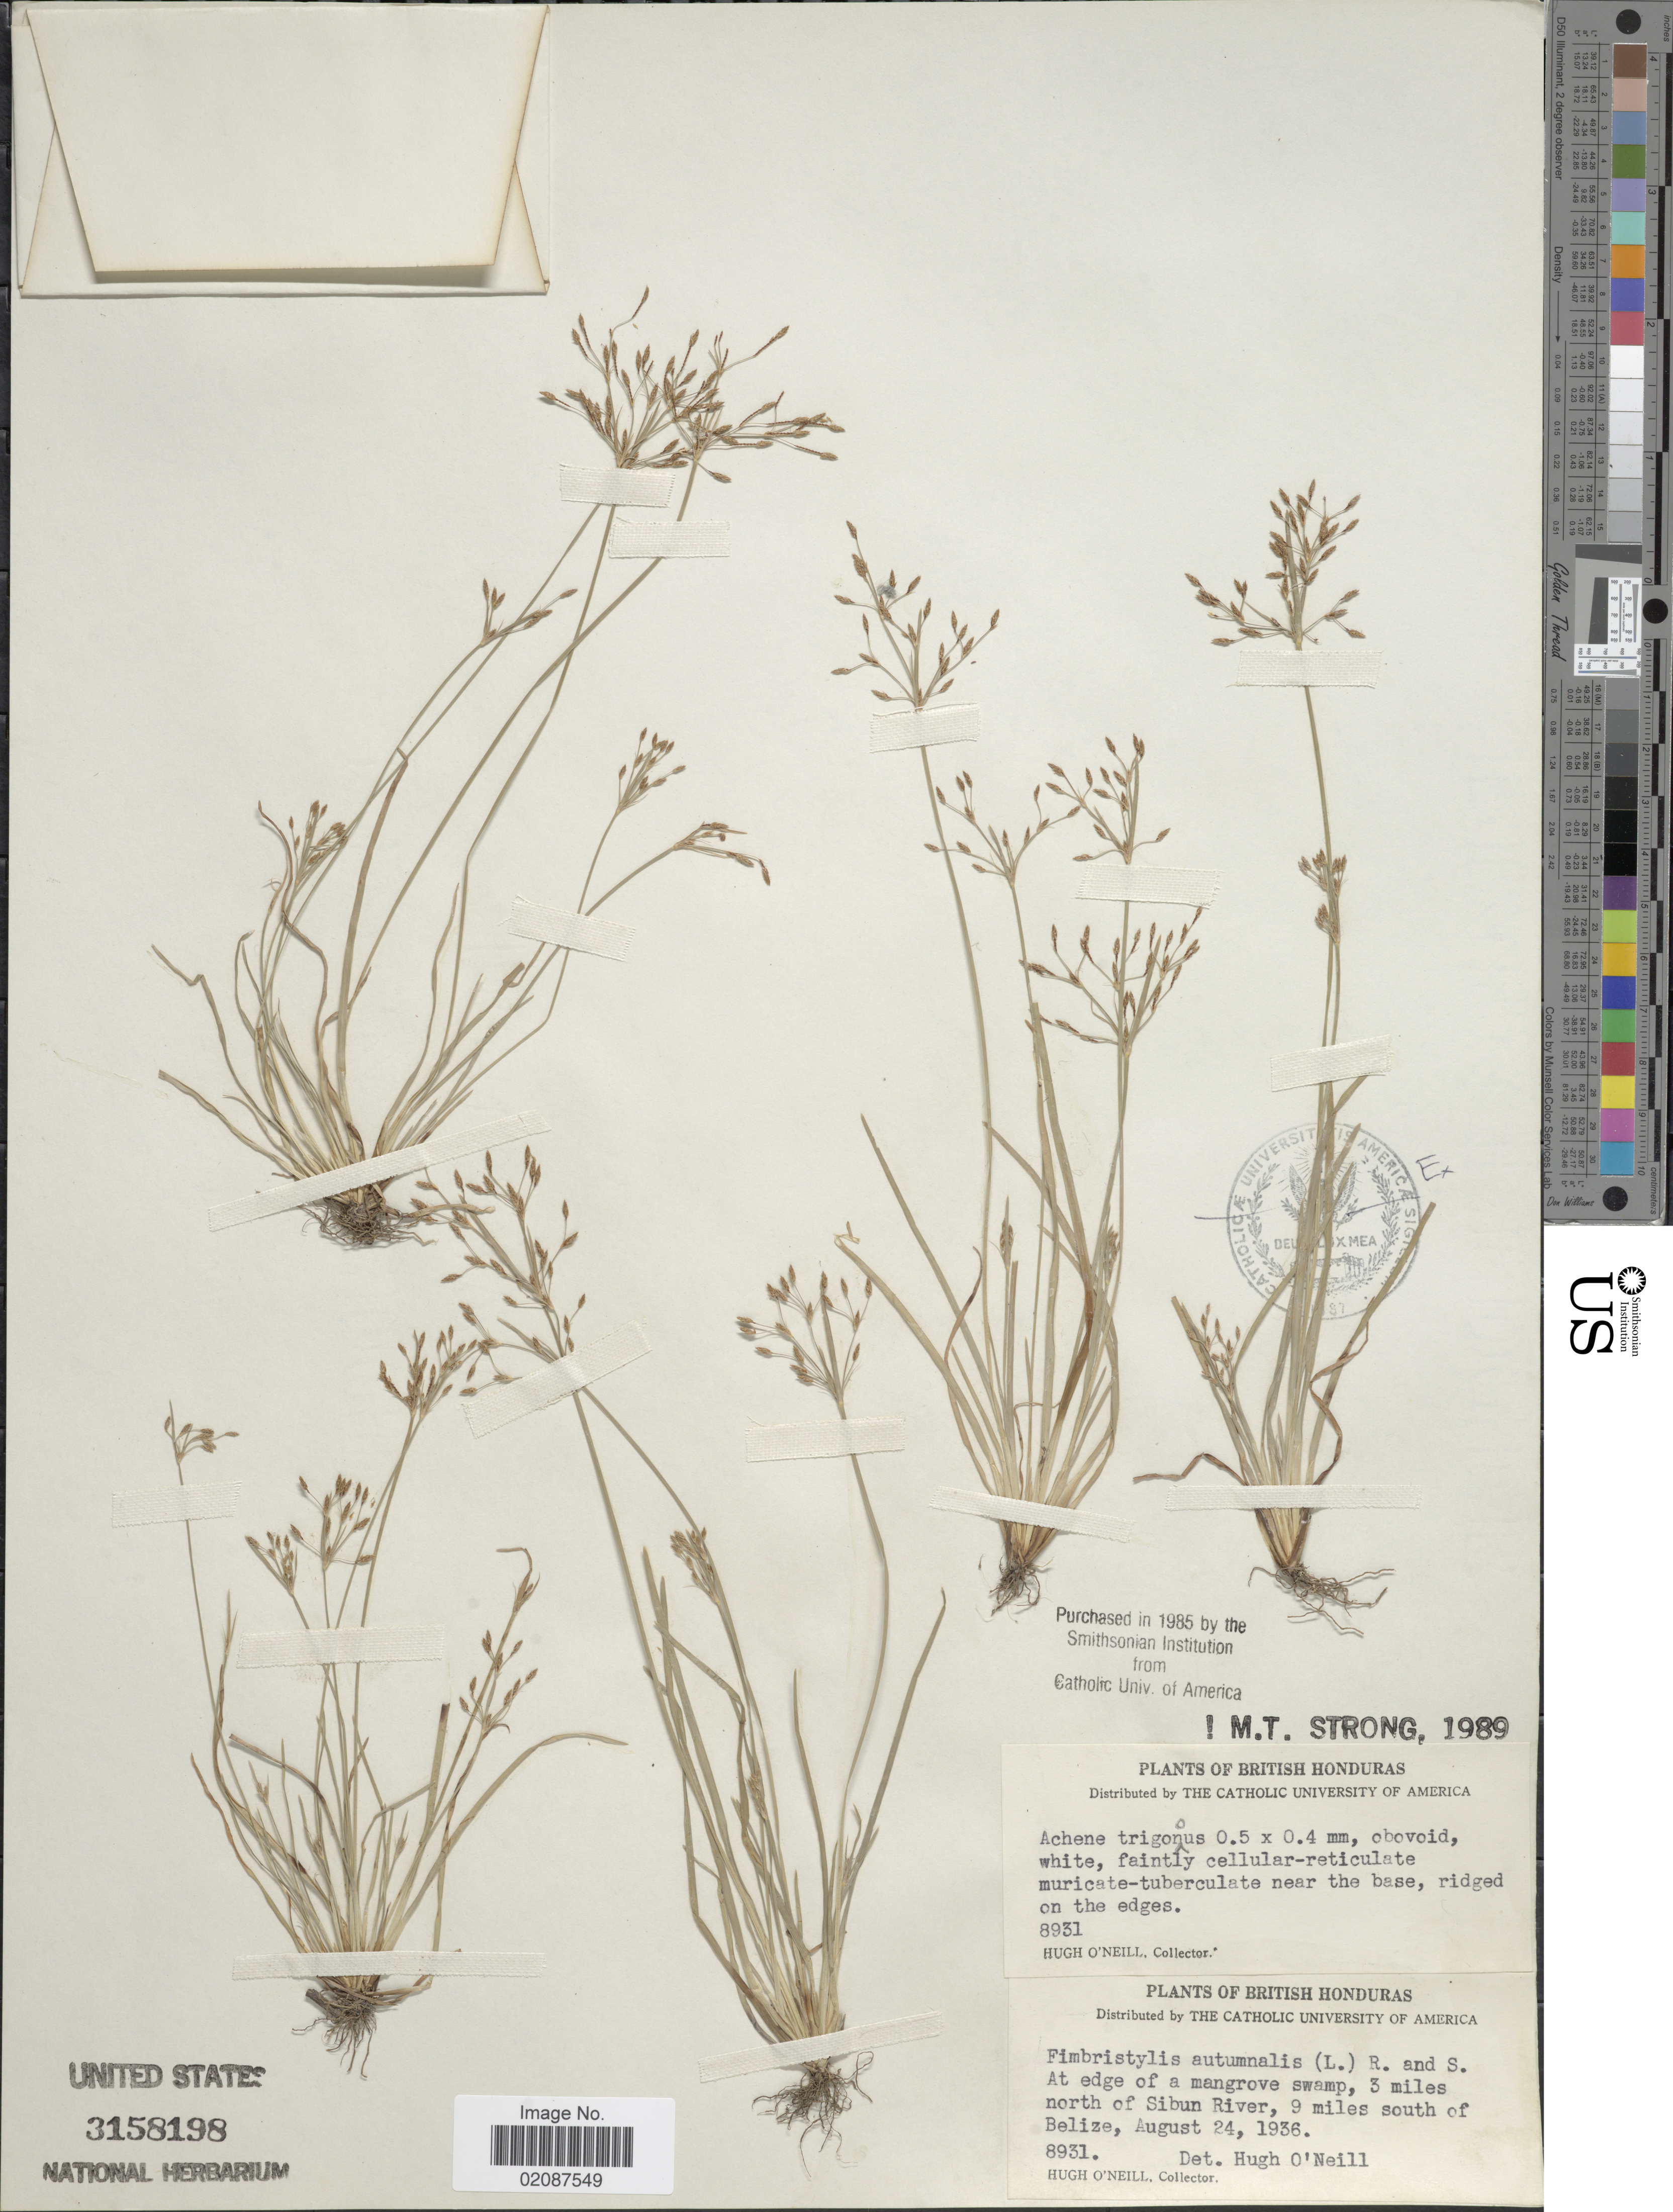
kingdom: Plantae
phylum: Tracheophyta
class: Liliopsida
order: Poales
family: Cyperaceae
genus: Fimbristylis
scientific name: Fimbristylis autumnalis (L.) Roem. & Schult.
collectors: H. O'Neill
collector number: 8931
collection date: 1936-08-24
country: Belize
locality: British Honduras, At edge of a mangrove swamp, 3 miles north of Sibun River, 9 miles soutj of Belize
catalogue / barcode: US 3158198